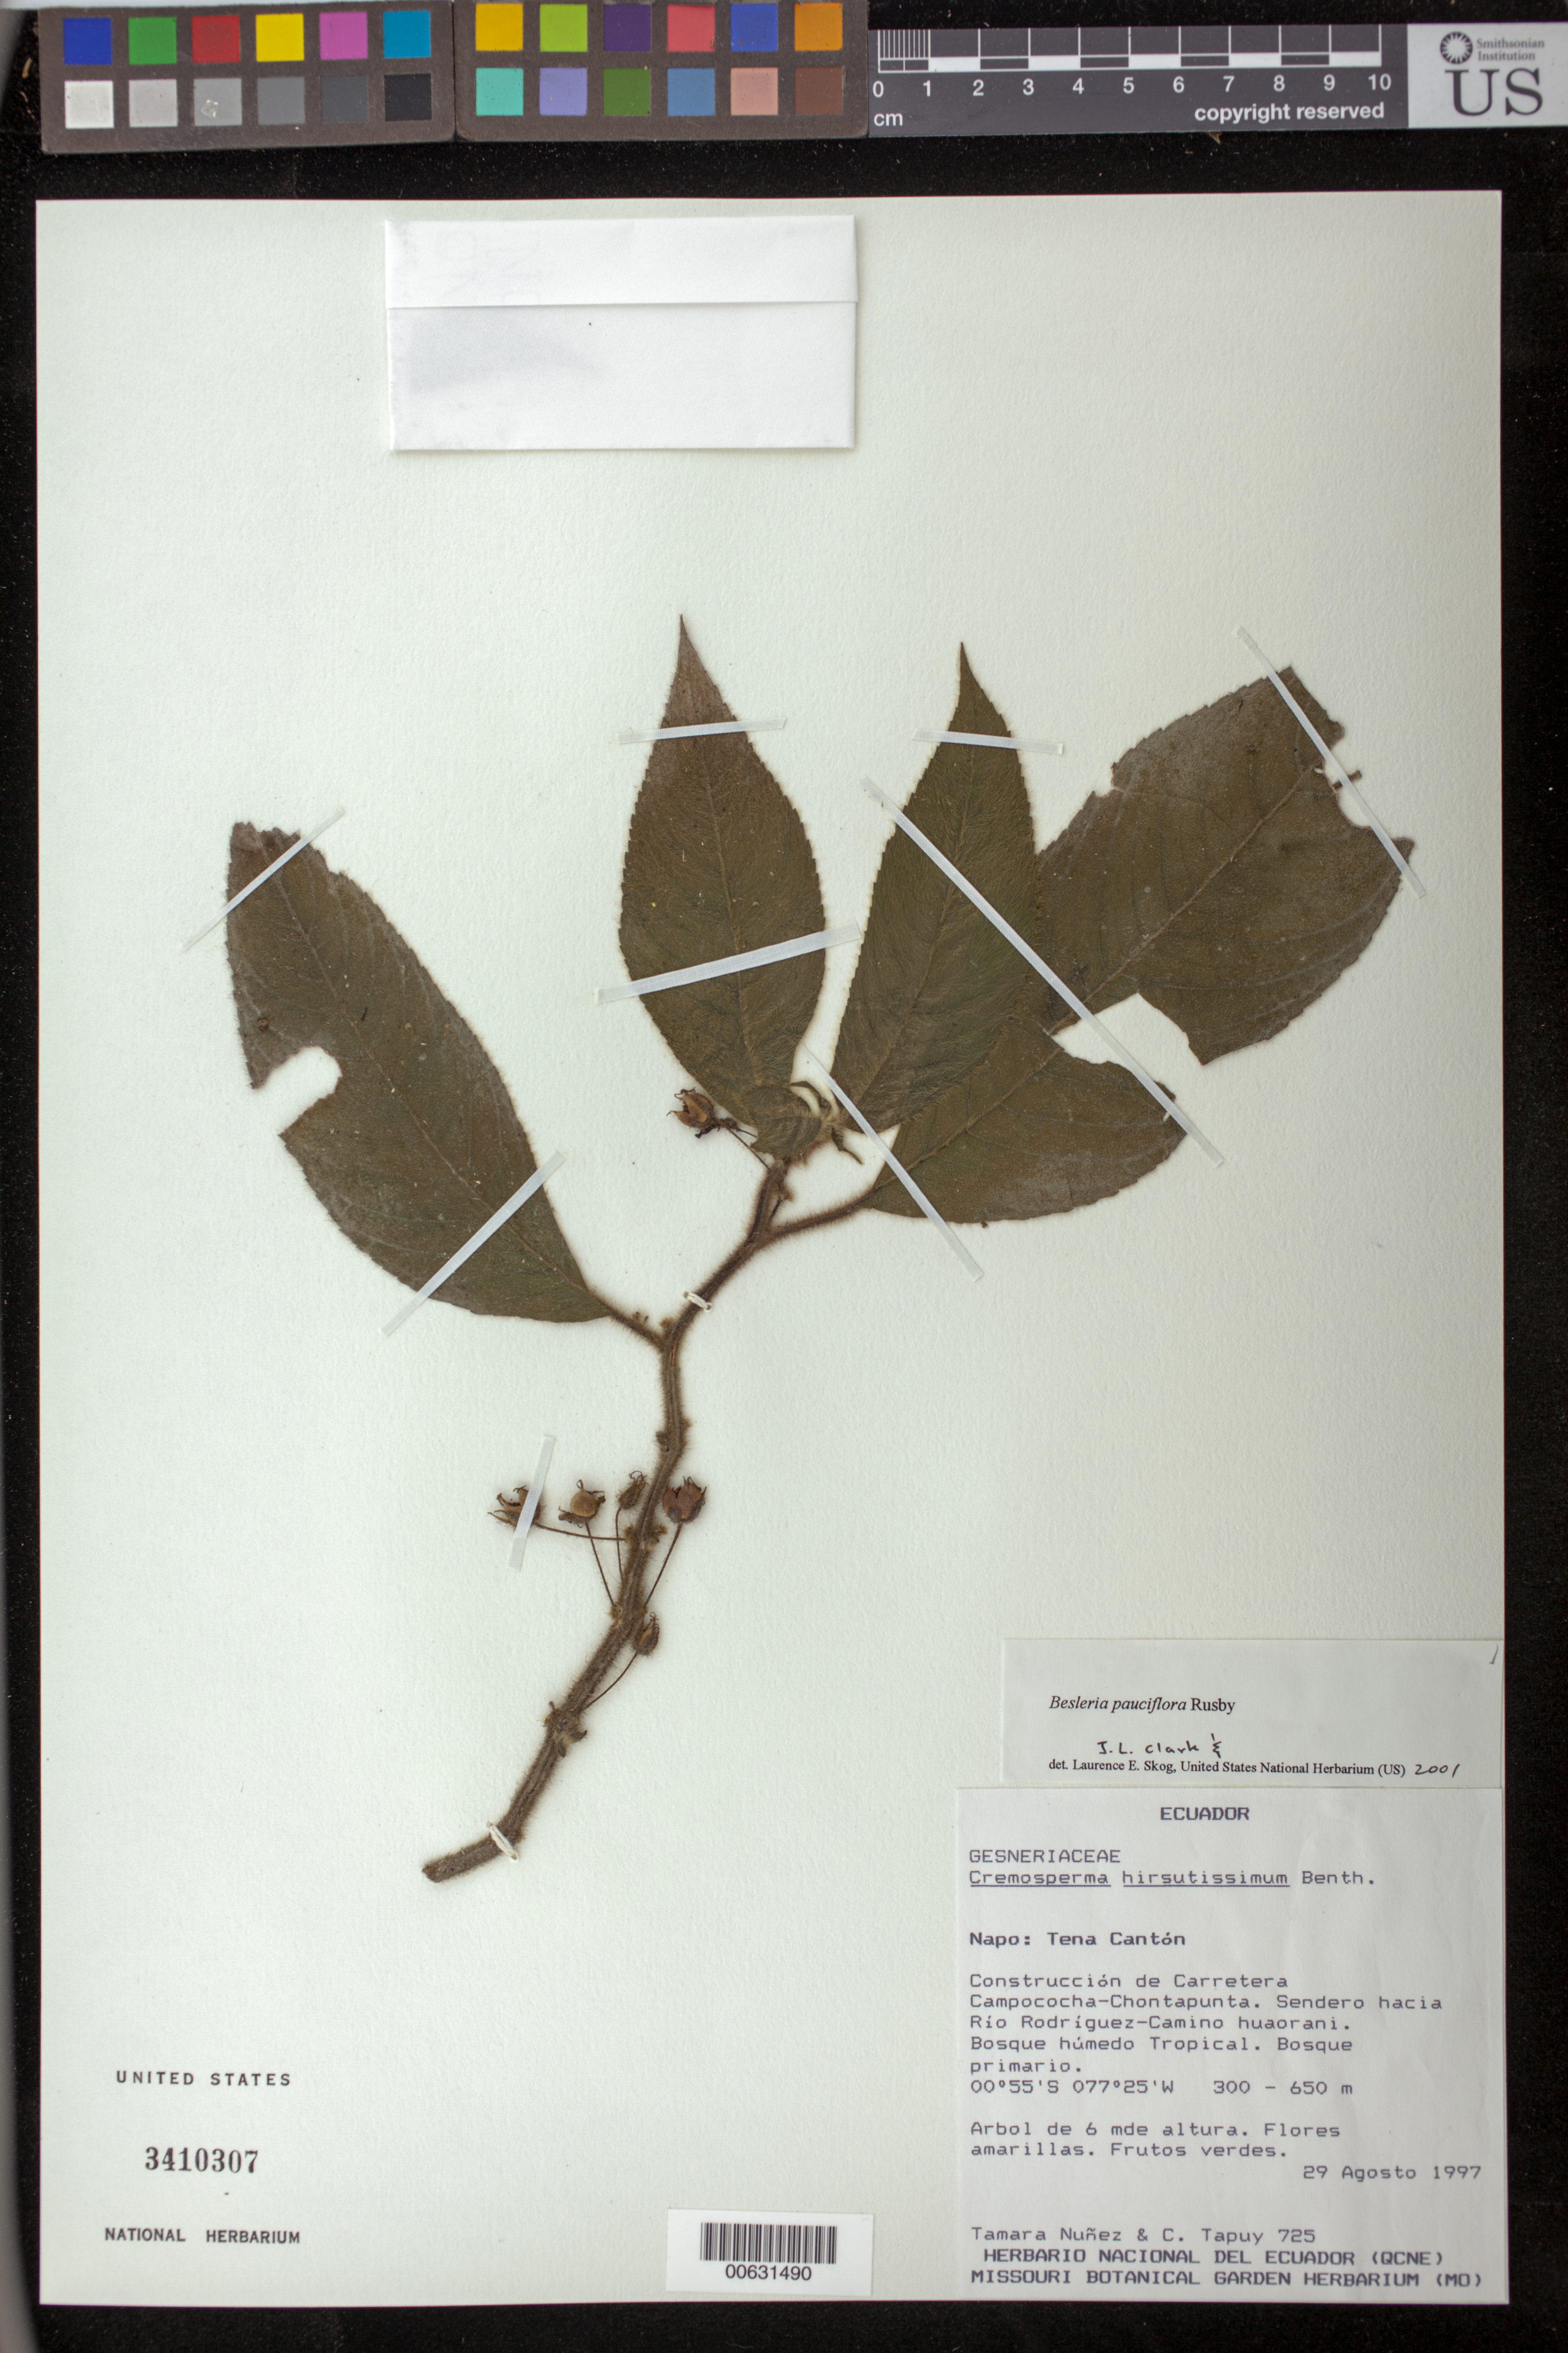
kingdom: Plantae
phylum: Tracheophyta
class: Magnoliopsida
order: Lamiales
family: Gesneriaceae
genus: Besleria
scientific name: Besleria pauciflora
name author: Rusby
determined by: Clark, J. L.; Skog, Laurence E.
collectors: T. Núñez & C. Tapuy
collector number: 725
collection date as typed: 29 Aug 1997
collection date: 1997-08-29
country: Ecuador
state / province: Napo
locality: Tena Cantón; construcción de Carretera Campococha-Chontapunta; sendero hacia Río Rodriguez-Camino huaorani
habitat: Bosque húmedo tropical; bosque primario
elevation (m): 300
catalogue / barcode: US 3410307